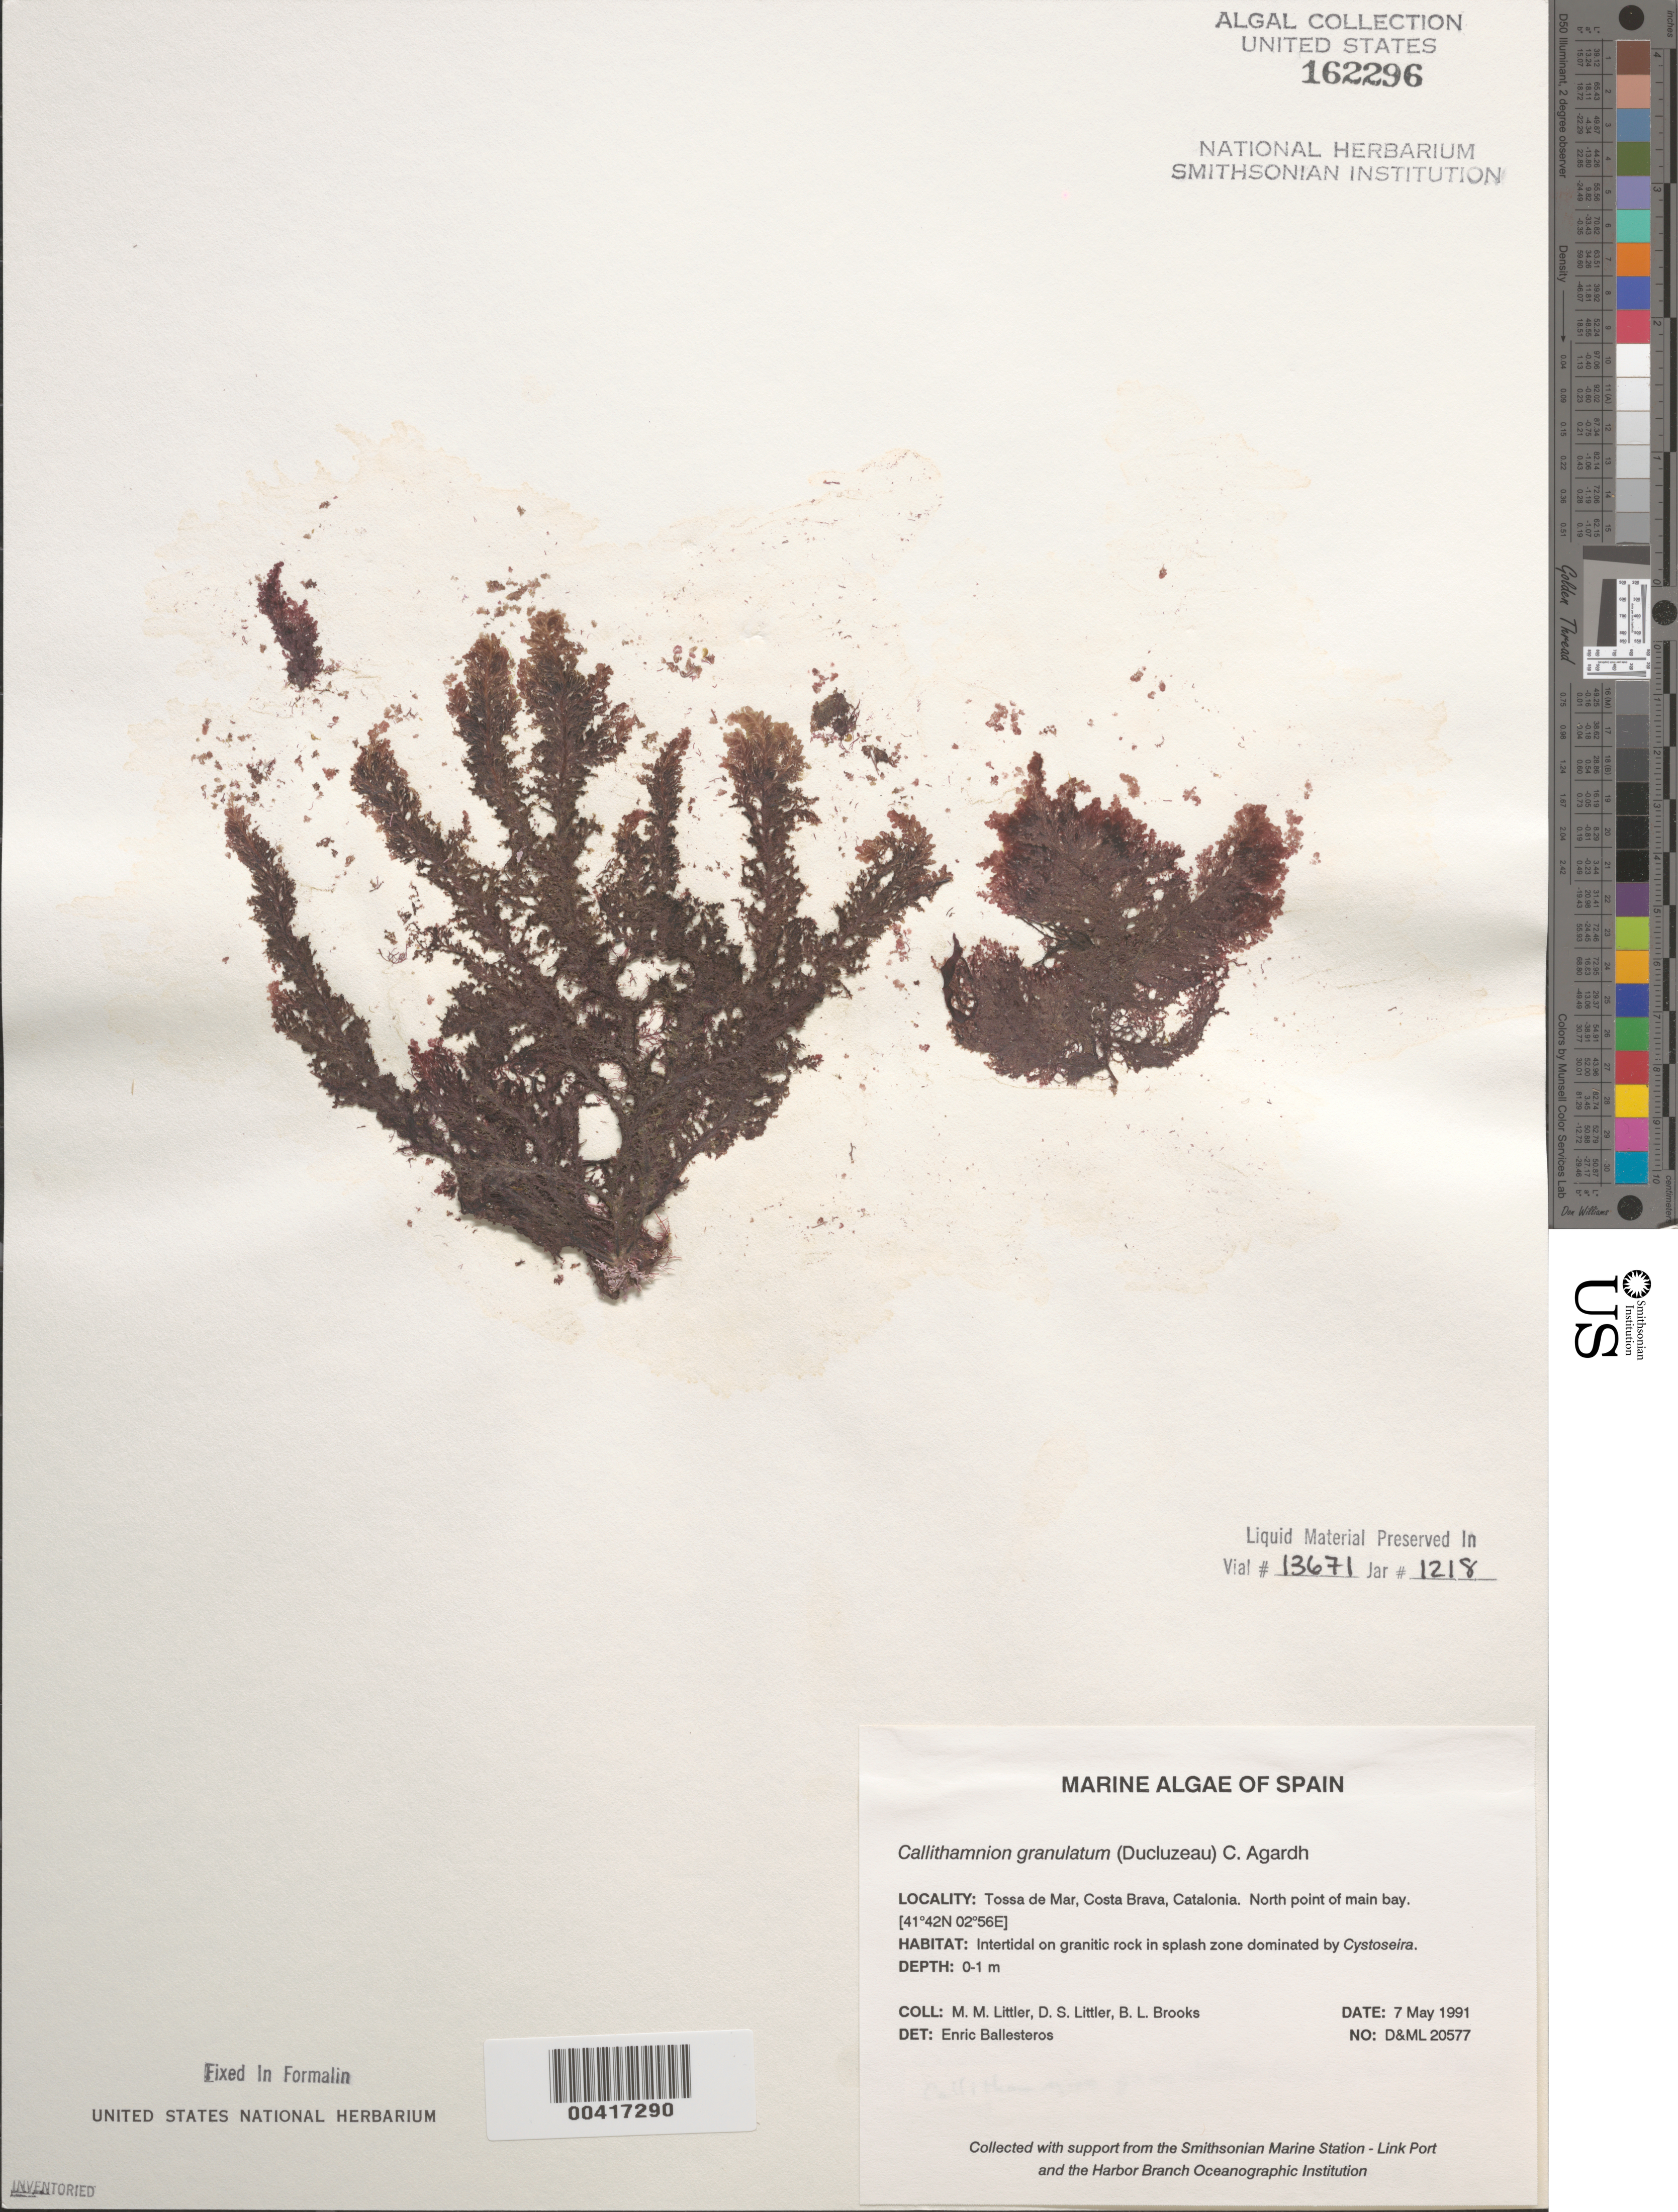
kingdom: Plantae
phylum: Rhodophyta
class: Florideophyceae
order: Ceramiales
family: Callithamniaceae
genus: Callithamnion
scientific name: Callithamnion granulatum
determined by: Ballesteros, E.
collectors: M. M. Littler, D. S. Littler & B. Brooks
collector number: D&ML 20577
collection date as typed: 07 May 1991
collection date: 1991-05-07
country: Spain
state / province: Catalunya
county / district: Girona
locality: Tossa de mar, costa brava, catalonia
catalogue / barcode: US 162296